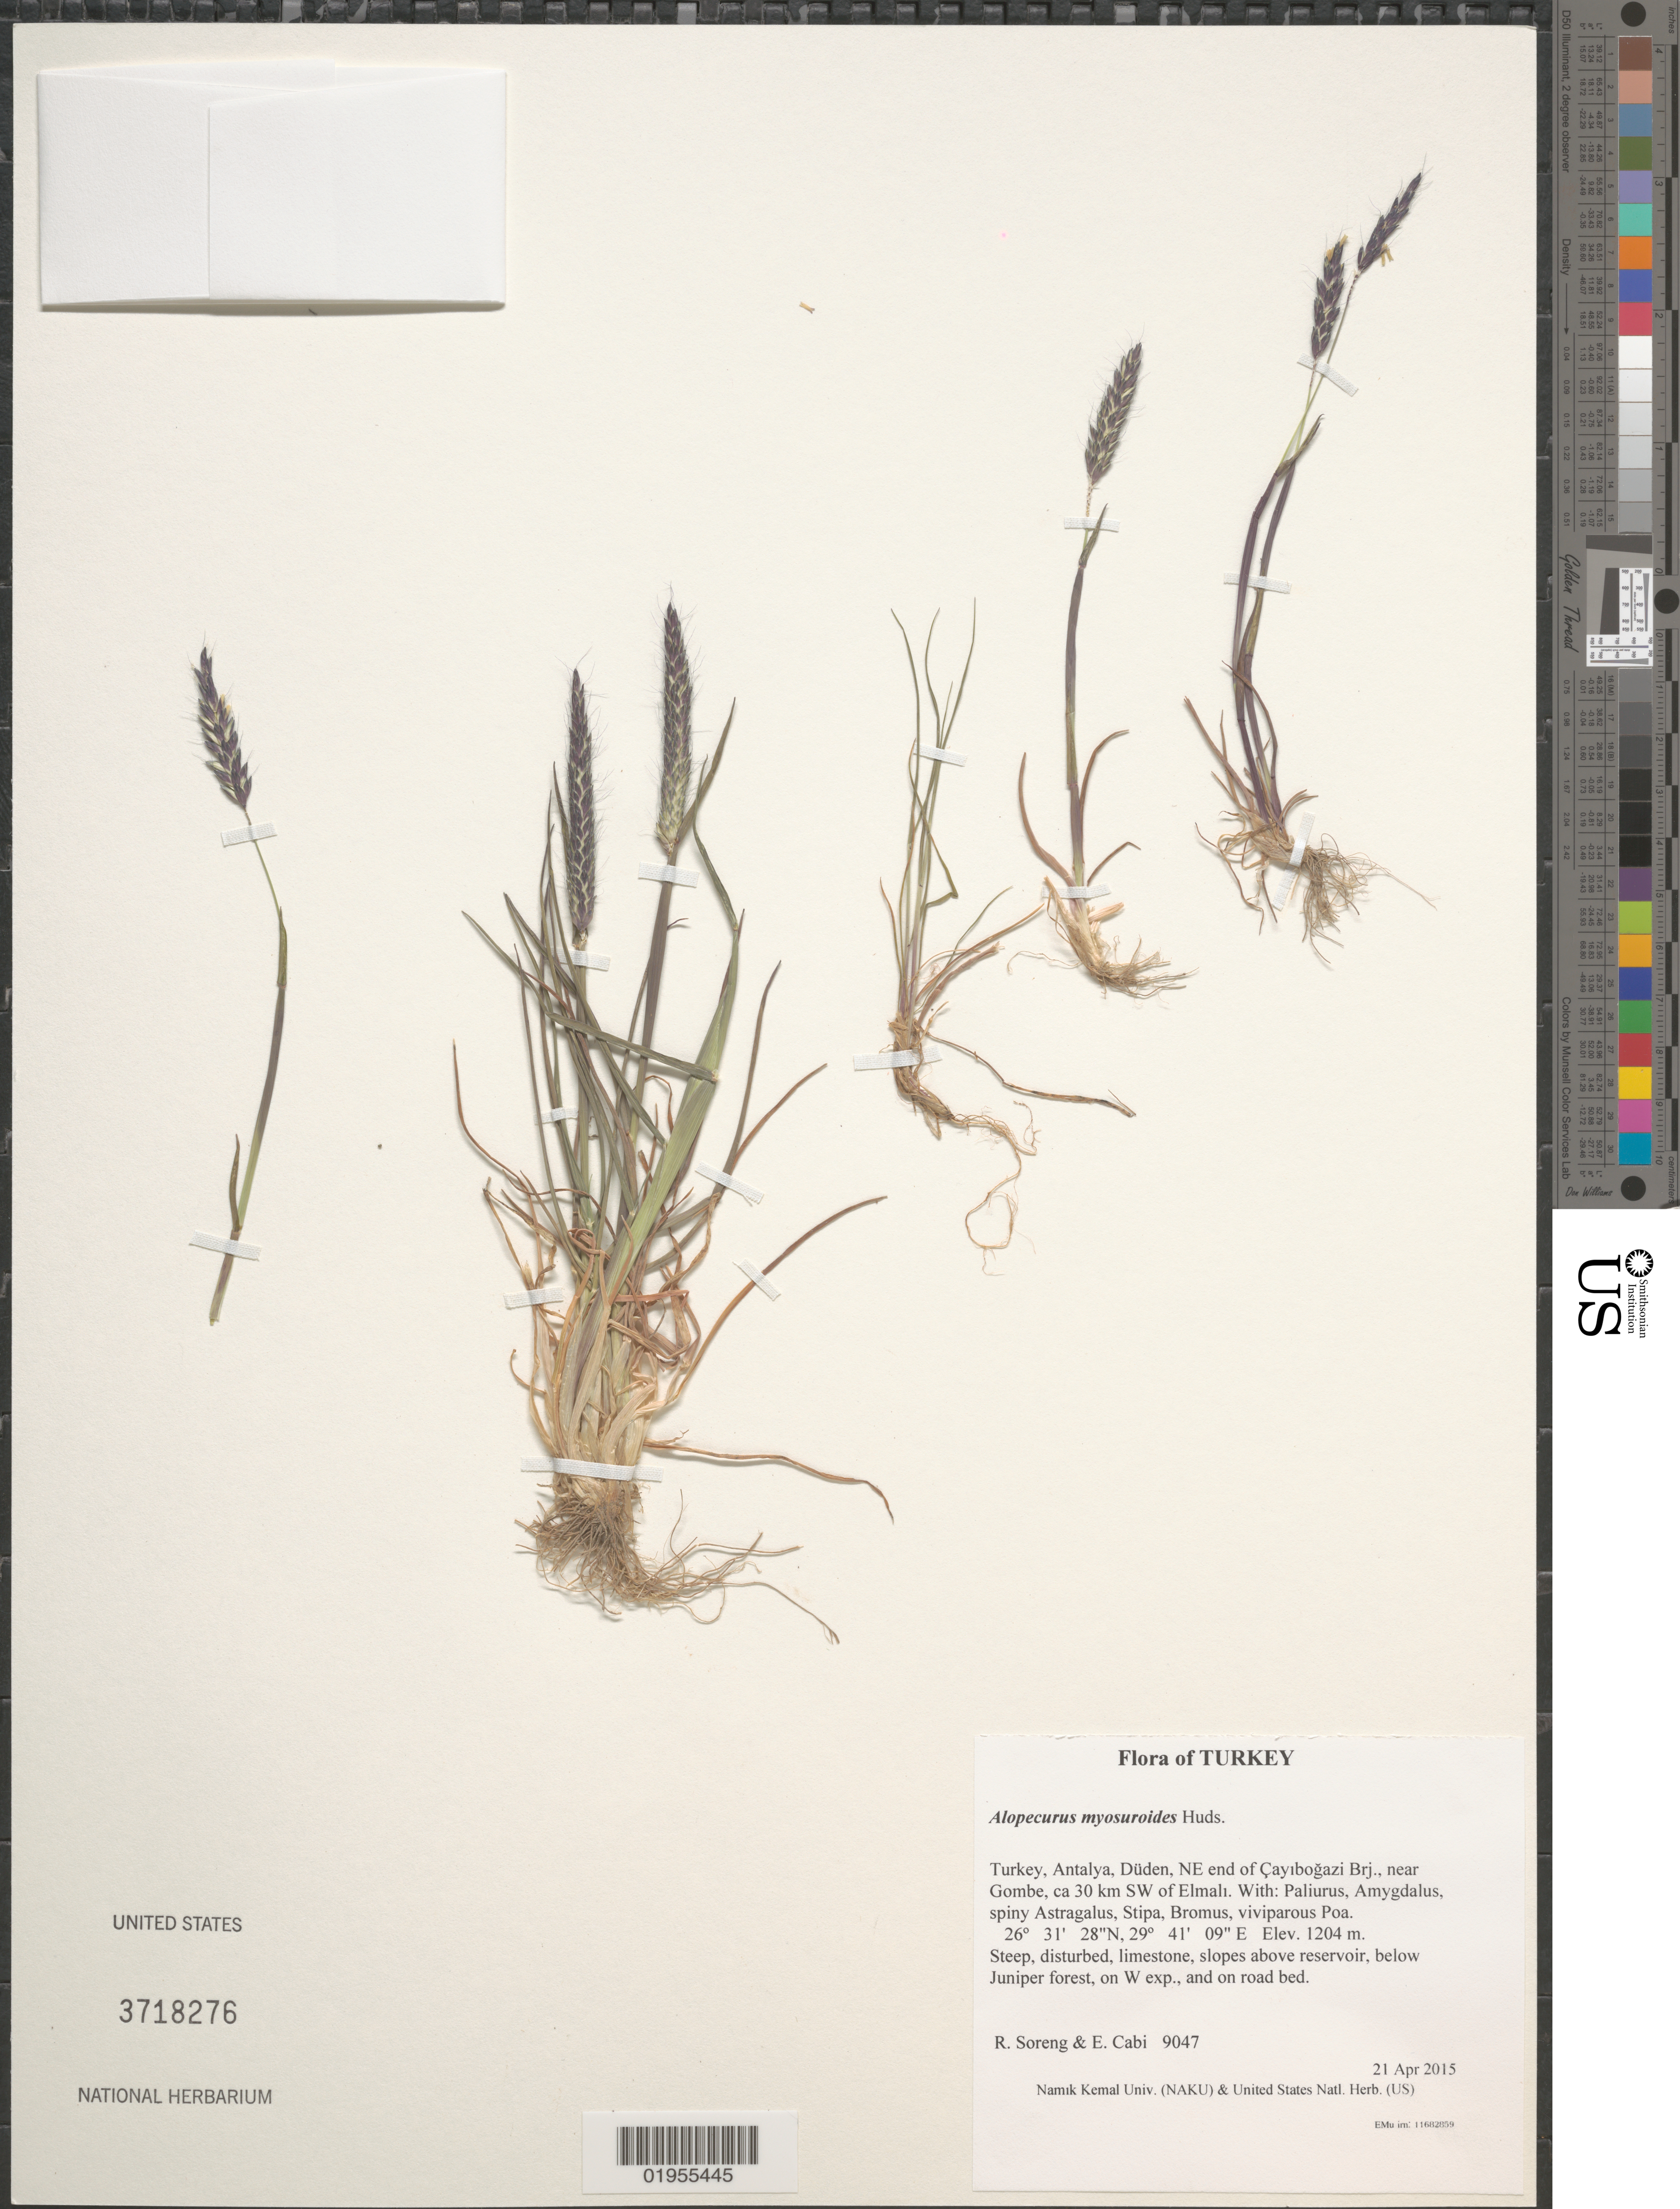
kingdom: Plantae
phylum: Tracheophyta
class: Liliopsida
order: Poales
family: Poaceae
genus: Alopecurus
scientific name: Alopecurus myosuroides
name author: Huds.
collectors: R. J. Soreng & E. Cabi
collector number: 9047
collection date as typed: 2015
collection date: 2015-04-21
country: Turkey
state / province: Antalya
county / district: Duden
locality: NE end of Caybogazi Brj., near Gombe, ca 30 km SW of Elmali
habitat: Steep, disturbed, limestone, slopes above reservoir, below Juniper forest, on W exp., and on road bed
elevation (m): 1204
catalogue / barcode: US 3718276